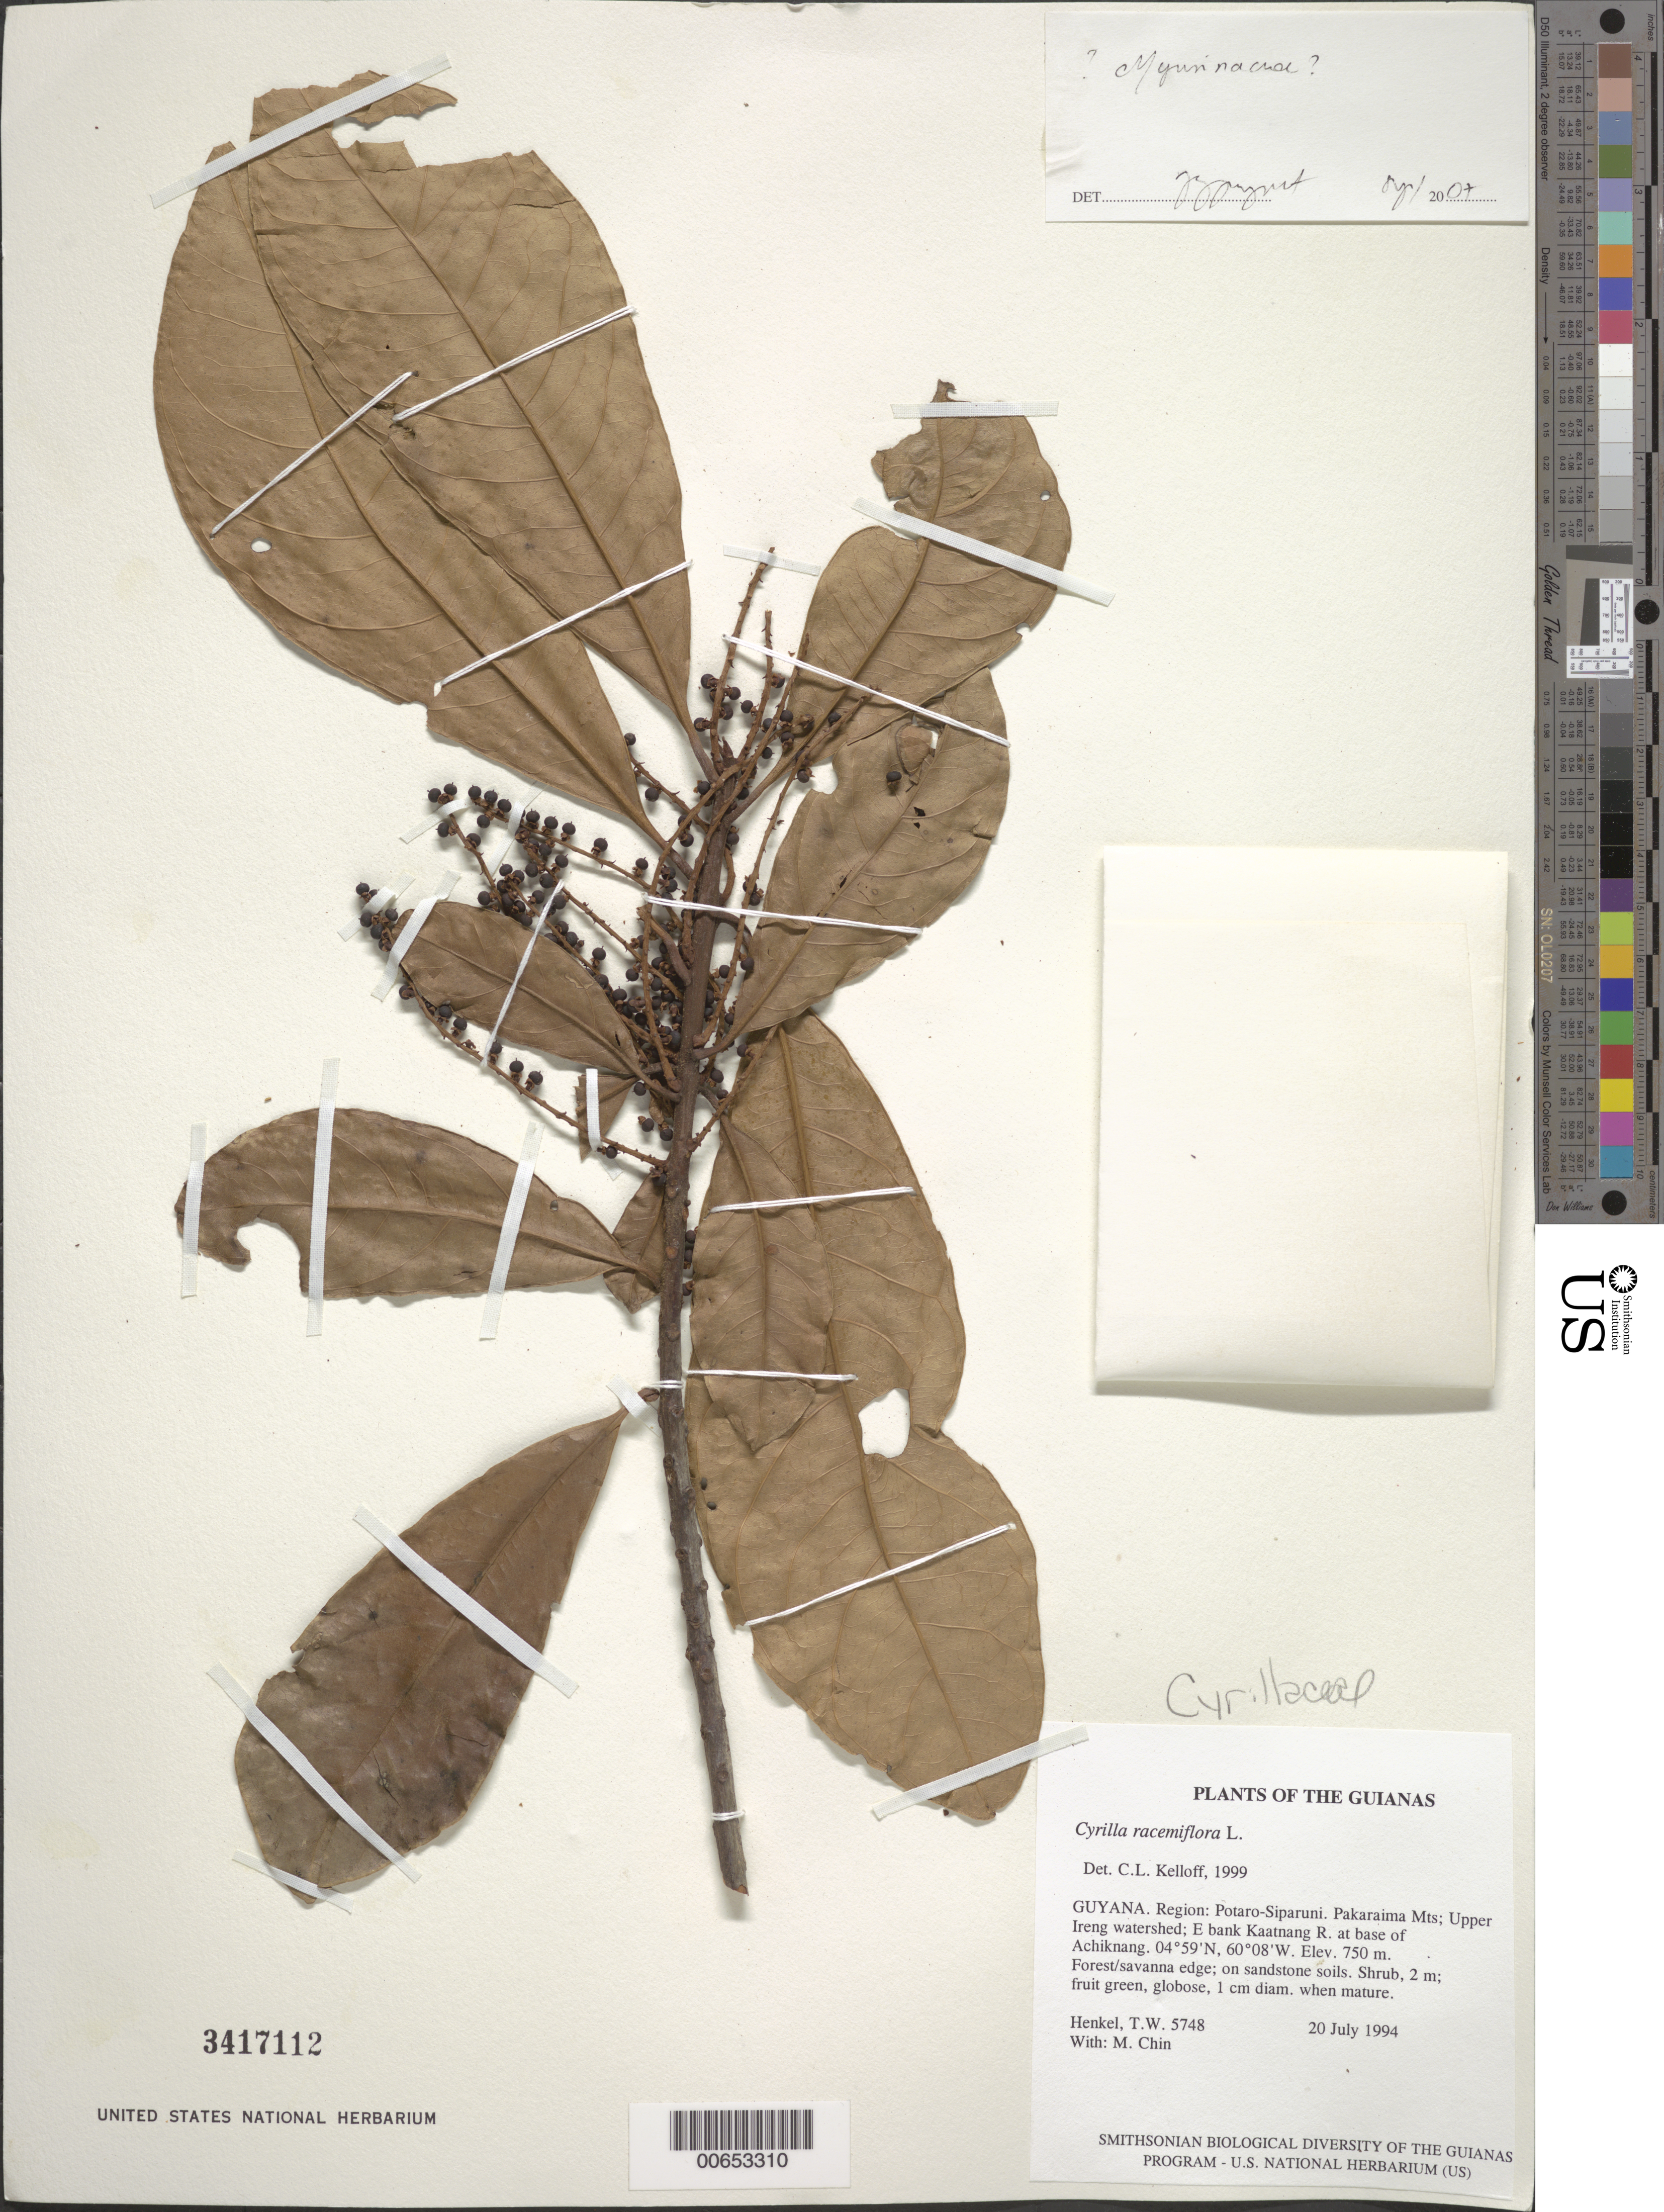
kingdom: Plantae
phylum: Tracheophyta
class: Magnoliopsida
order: Ericales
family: Primulaceae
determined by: Yesilyurt, J. C.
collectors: T. Henkel & M. Chin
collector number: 5748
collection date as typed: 20 July 1994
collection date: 1994-07-20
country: Guyana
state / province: Potaro-Siparuni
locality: Pakaraima Mts; Upper Ireng watershed; E bank Kaatnang R. at base of Achiknang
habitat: Forest/savanna edge; on sandstone soils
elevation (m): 750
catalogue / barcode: US 3417112